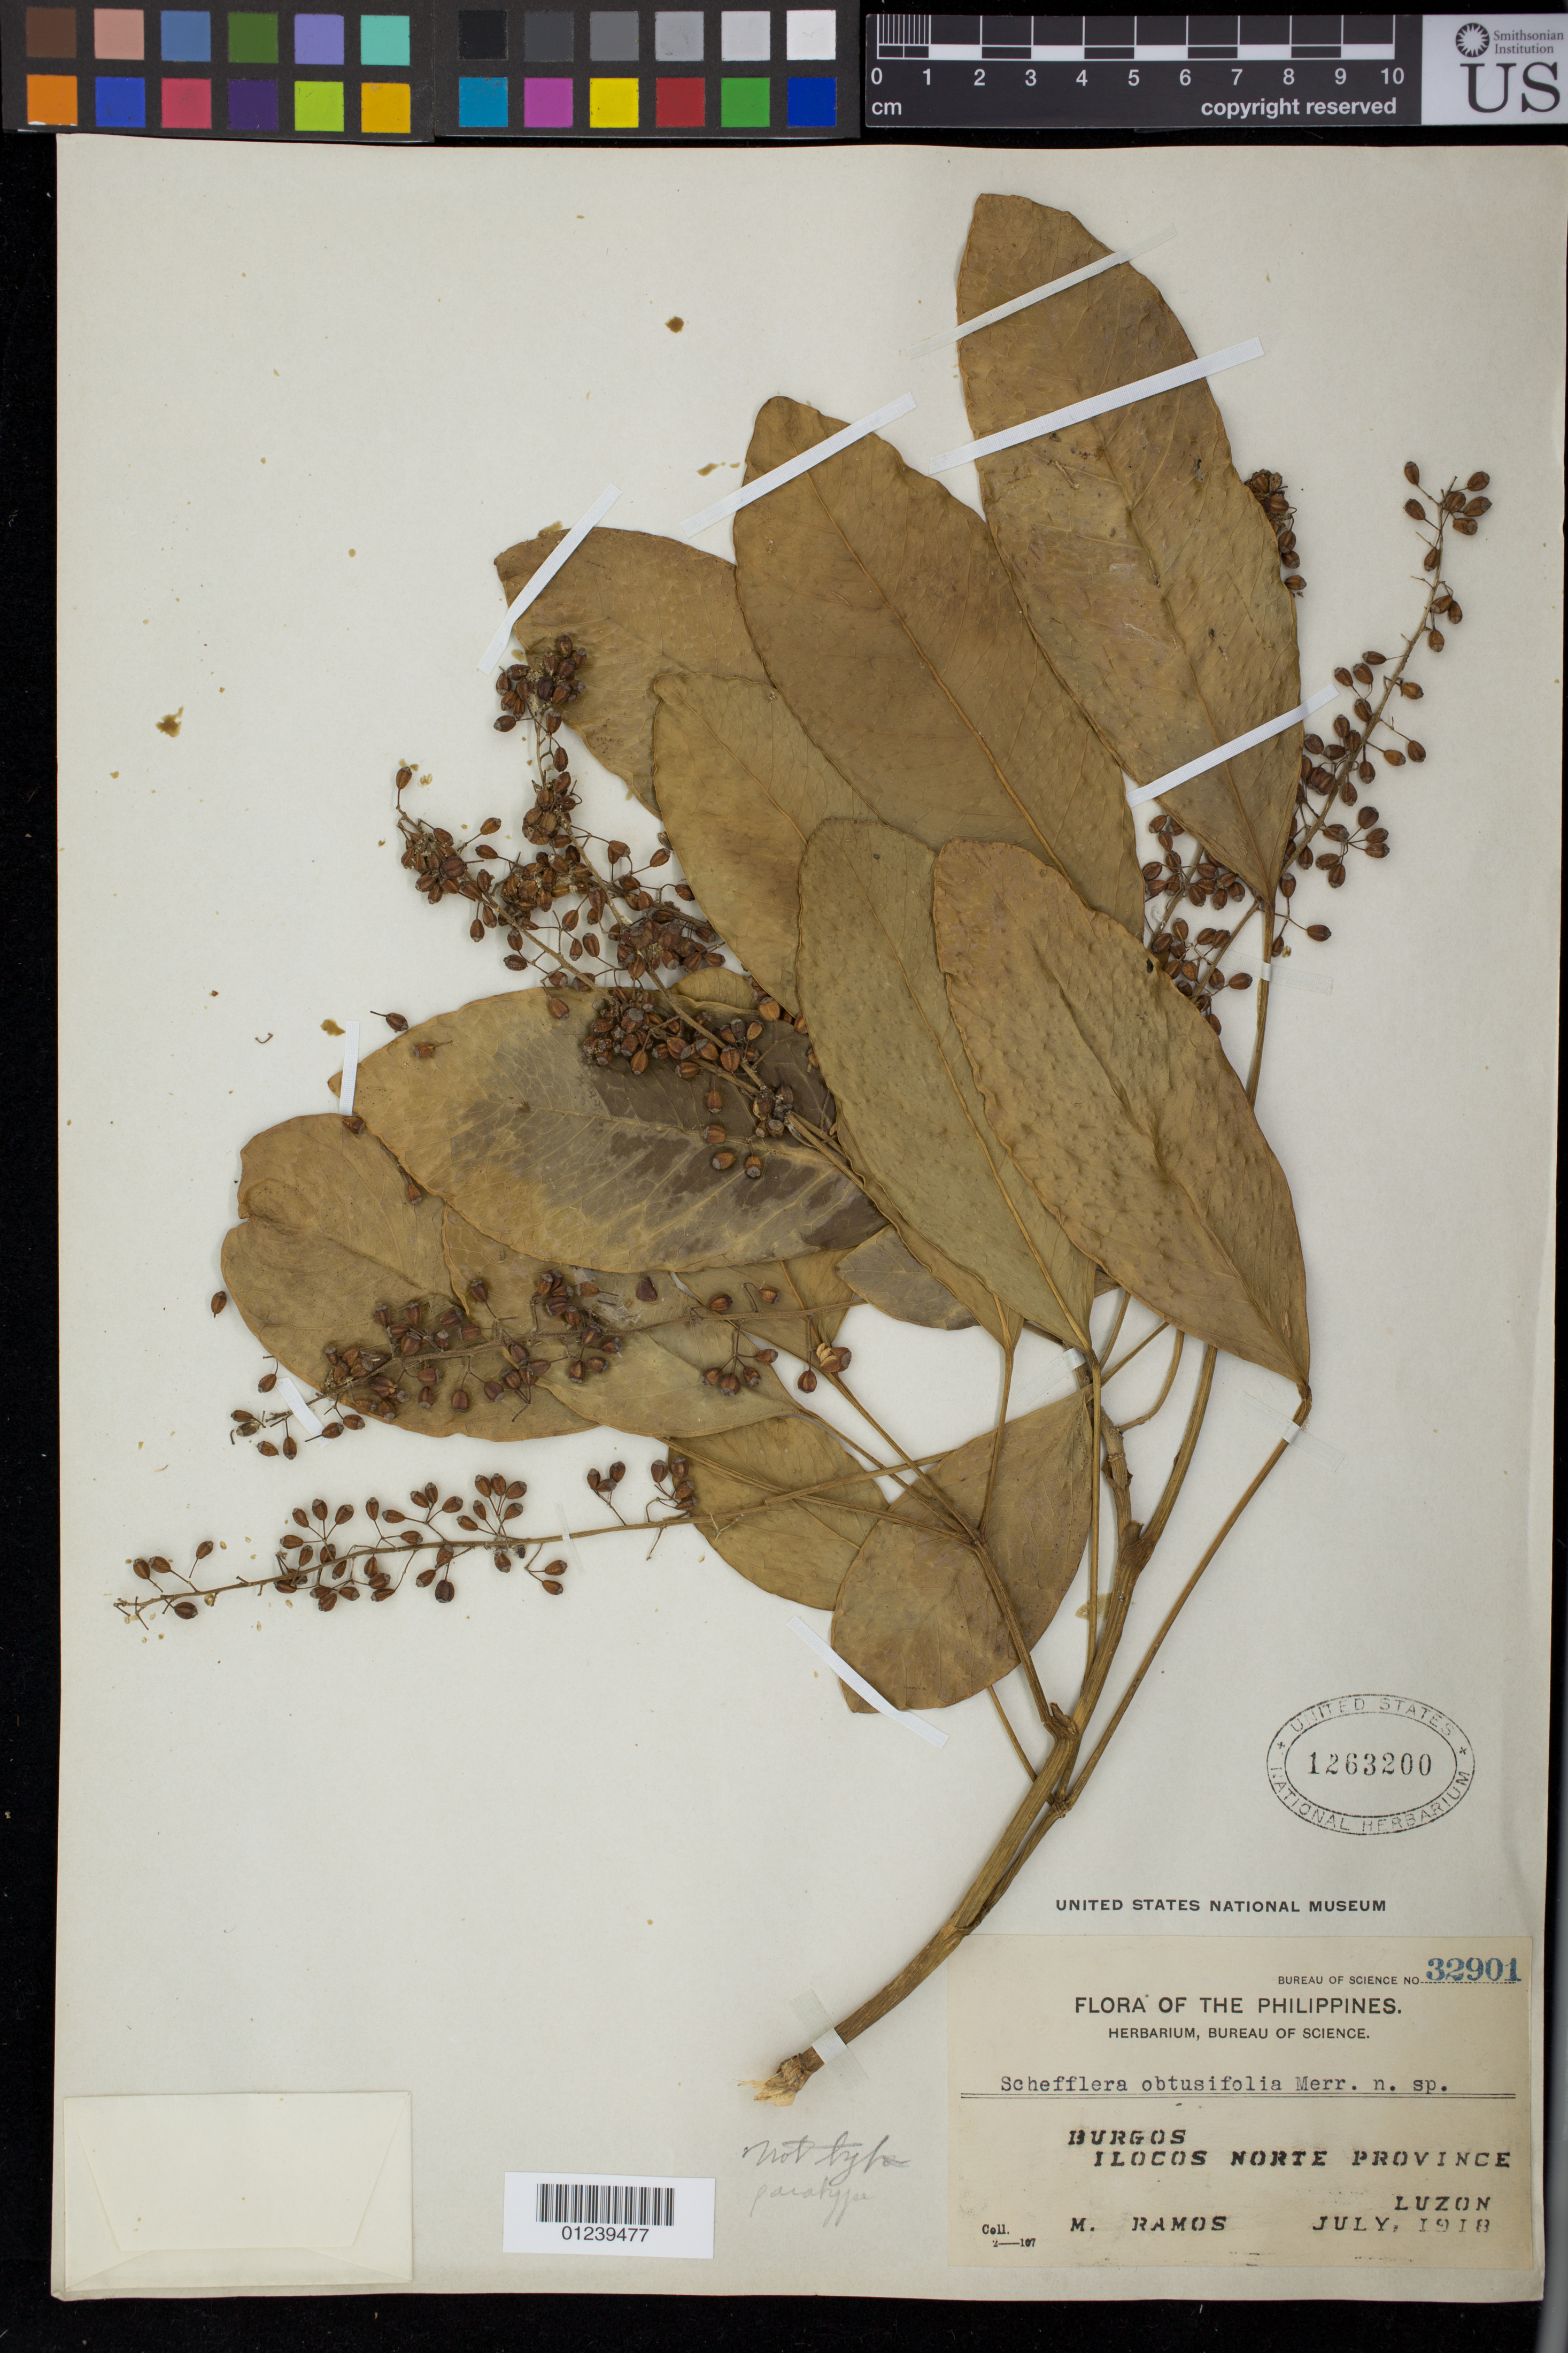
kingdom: Plantae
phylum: Tracheophyta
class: Magnoliopsida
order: Apiales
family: Araliaceae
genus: Schefflera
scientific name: Schefflera obtusifolia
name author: Merr.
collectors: M. Ramos & M. Ramos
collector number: Bur. Sci. 32901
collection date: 1918-07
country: Philippines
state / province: Ilocos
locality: Burgos, Ilocos Norte Province, Luzon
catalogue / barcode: US 1263200